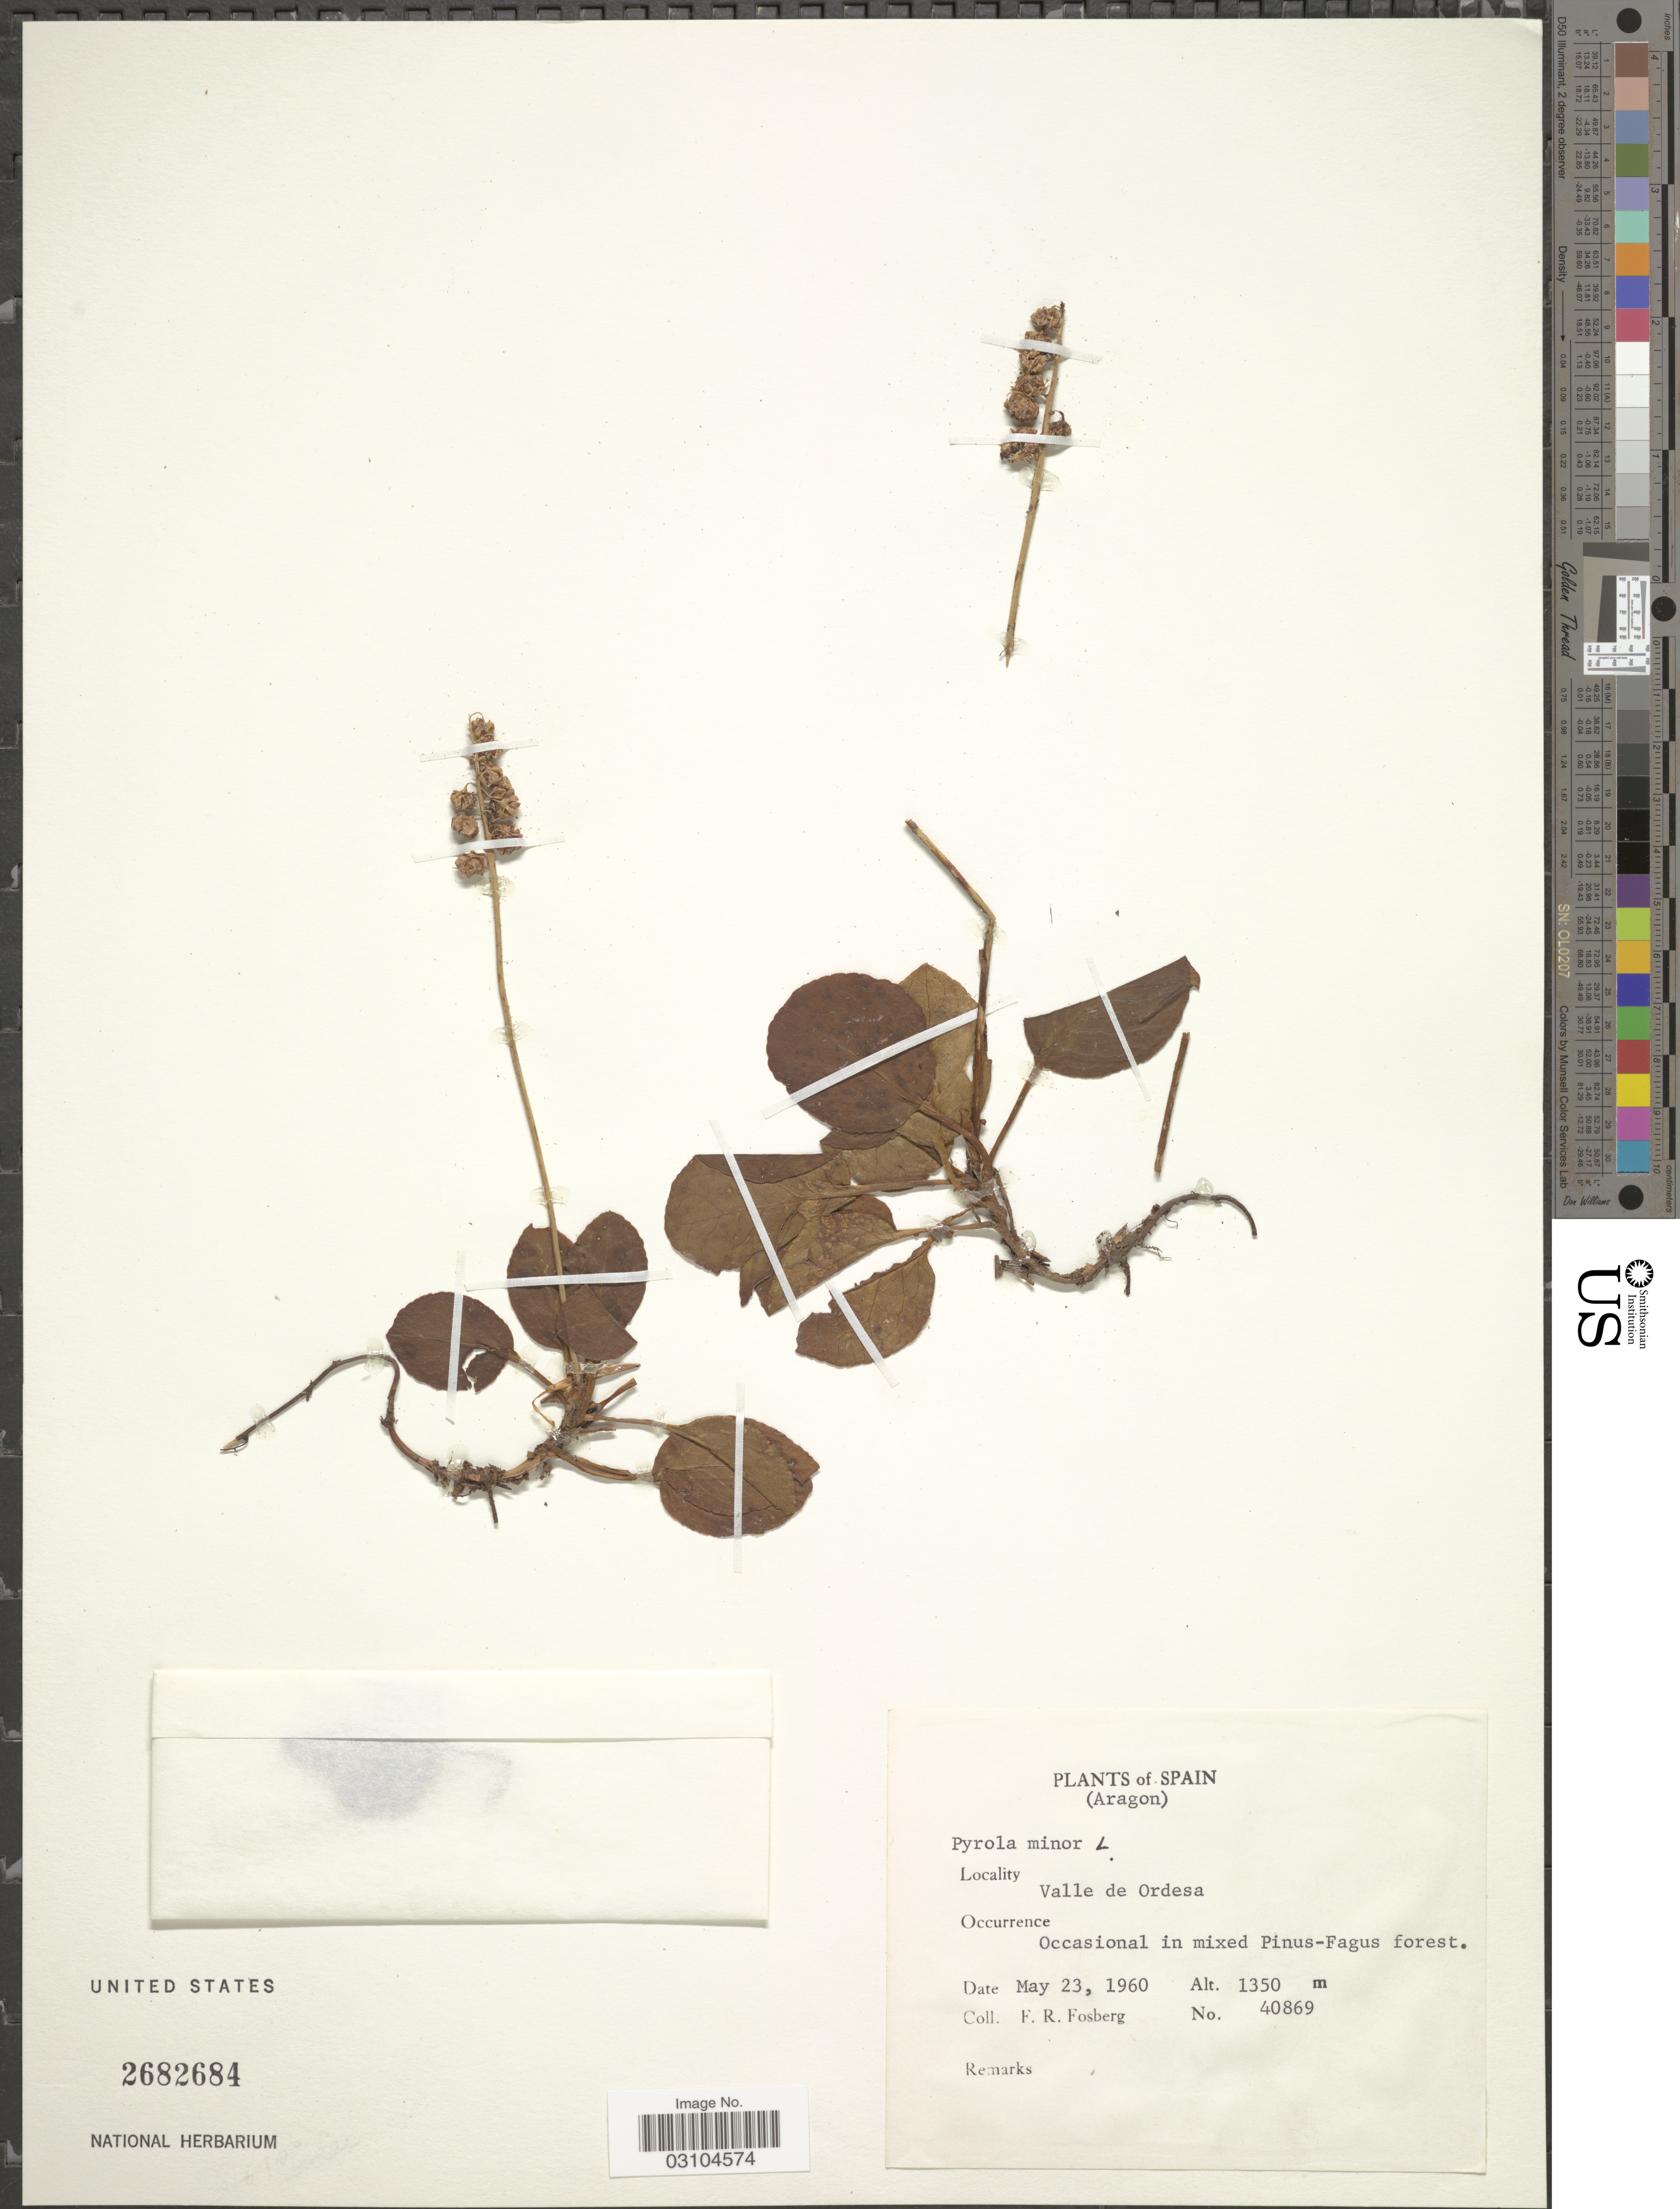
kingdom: Plantae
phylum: Tracheophyta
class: Magnoliopsida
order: Ericales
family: Ericaceae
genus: Pyrola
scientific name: Pyrola minor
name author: L.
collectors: F. R. Fosberg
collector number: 40869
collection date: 1960-05-23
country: Spain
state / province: Aragón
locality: Valle de Ordesa.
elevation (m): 1350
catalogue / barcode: US 2682684